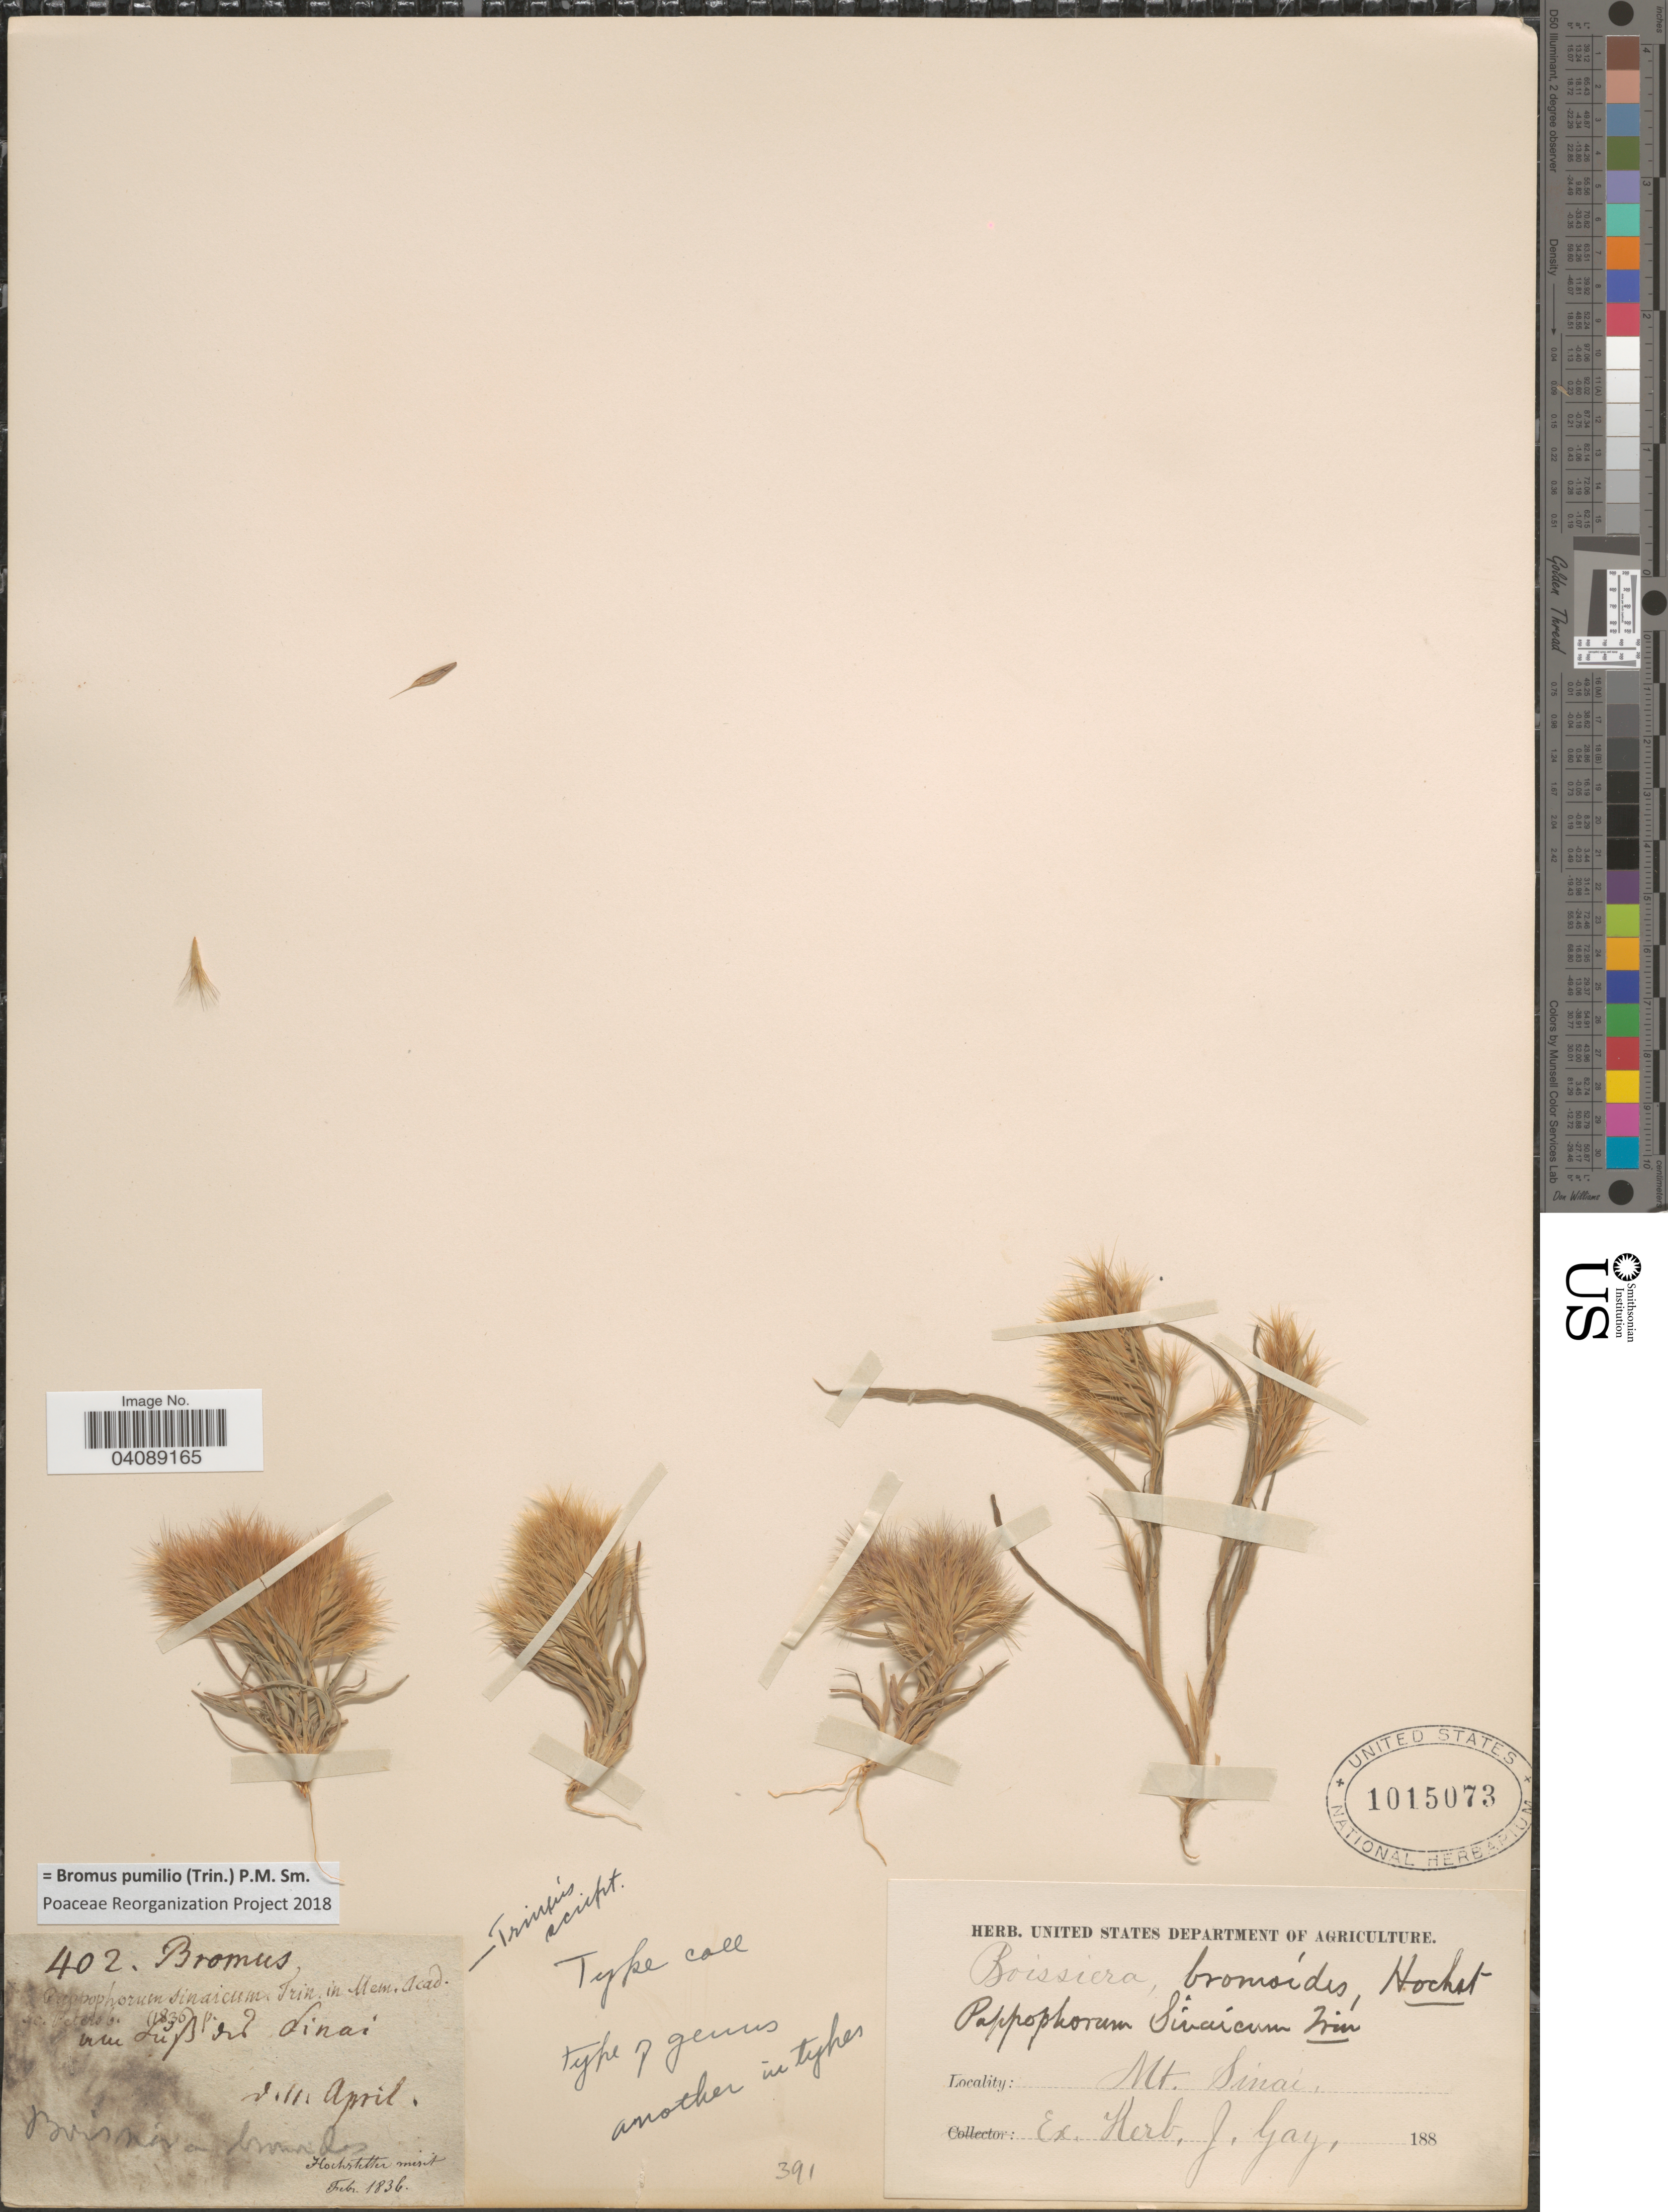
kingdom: Plantae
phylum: Tracheophyta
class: Liliopsida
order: Poales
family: Poaceae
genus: Bromus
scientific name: Bromus pumilio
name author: (Trin.) P.M. Sm.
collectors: ex herb. J. Gay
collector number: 402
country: Egypt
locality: Mt. Sinai. Bois nes a bromides.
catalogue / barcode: US 1015073